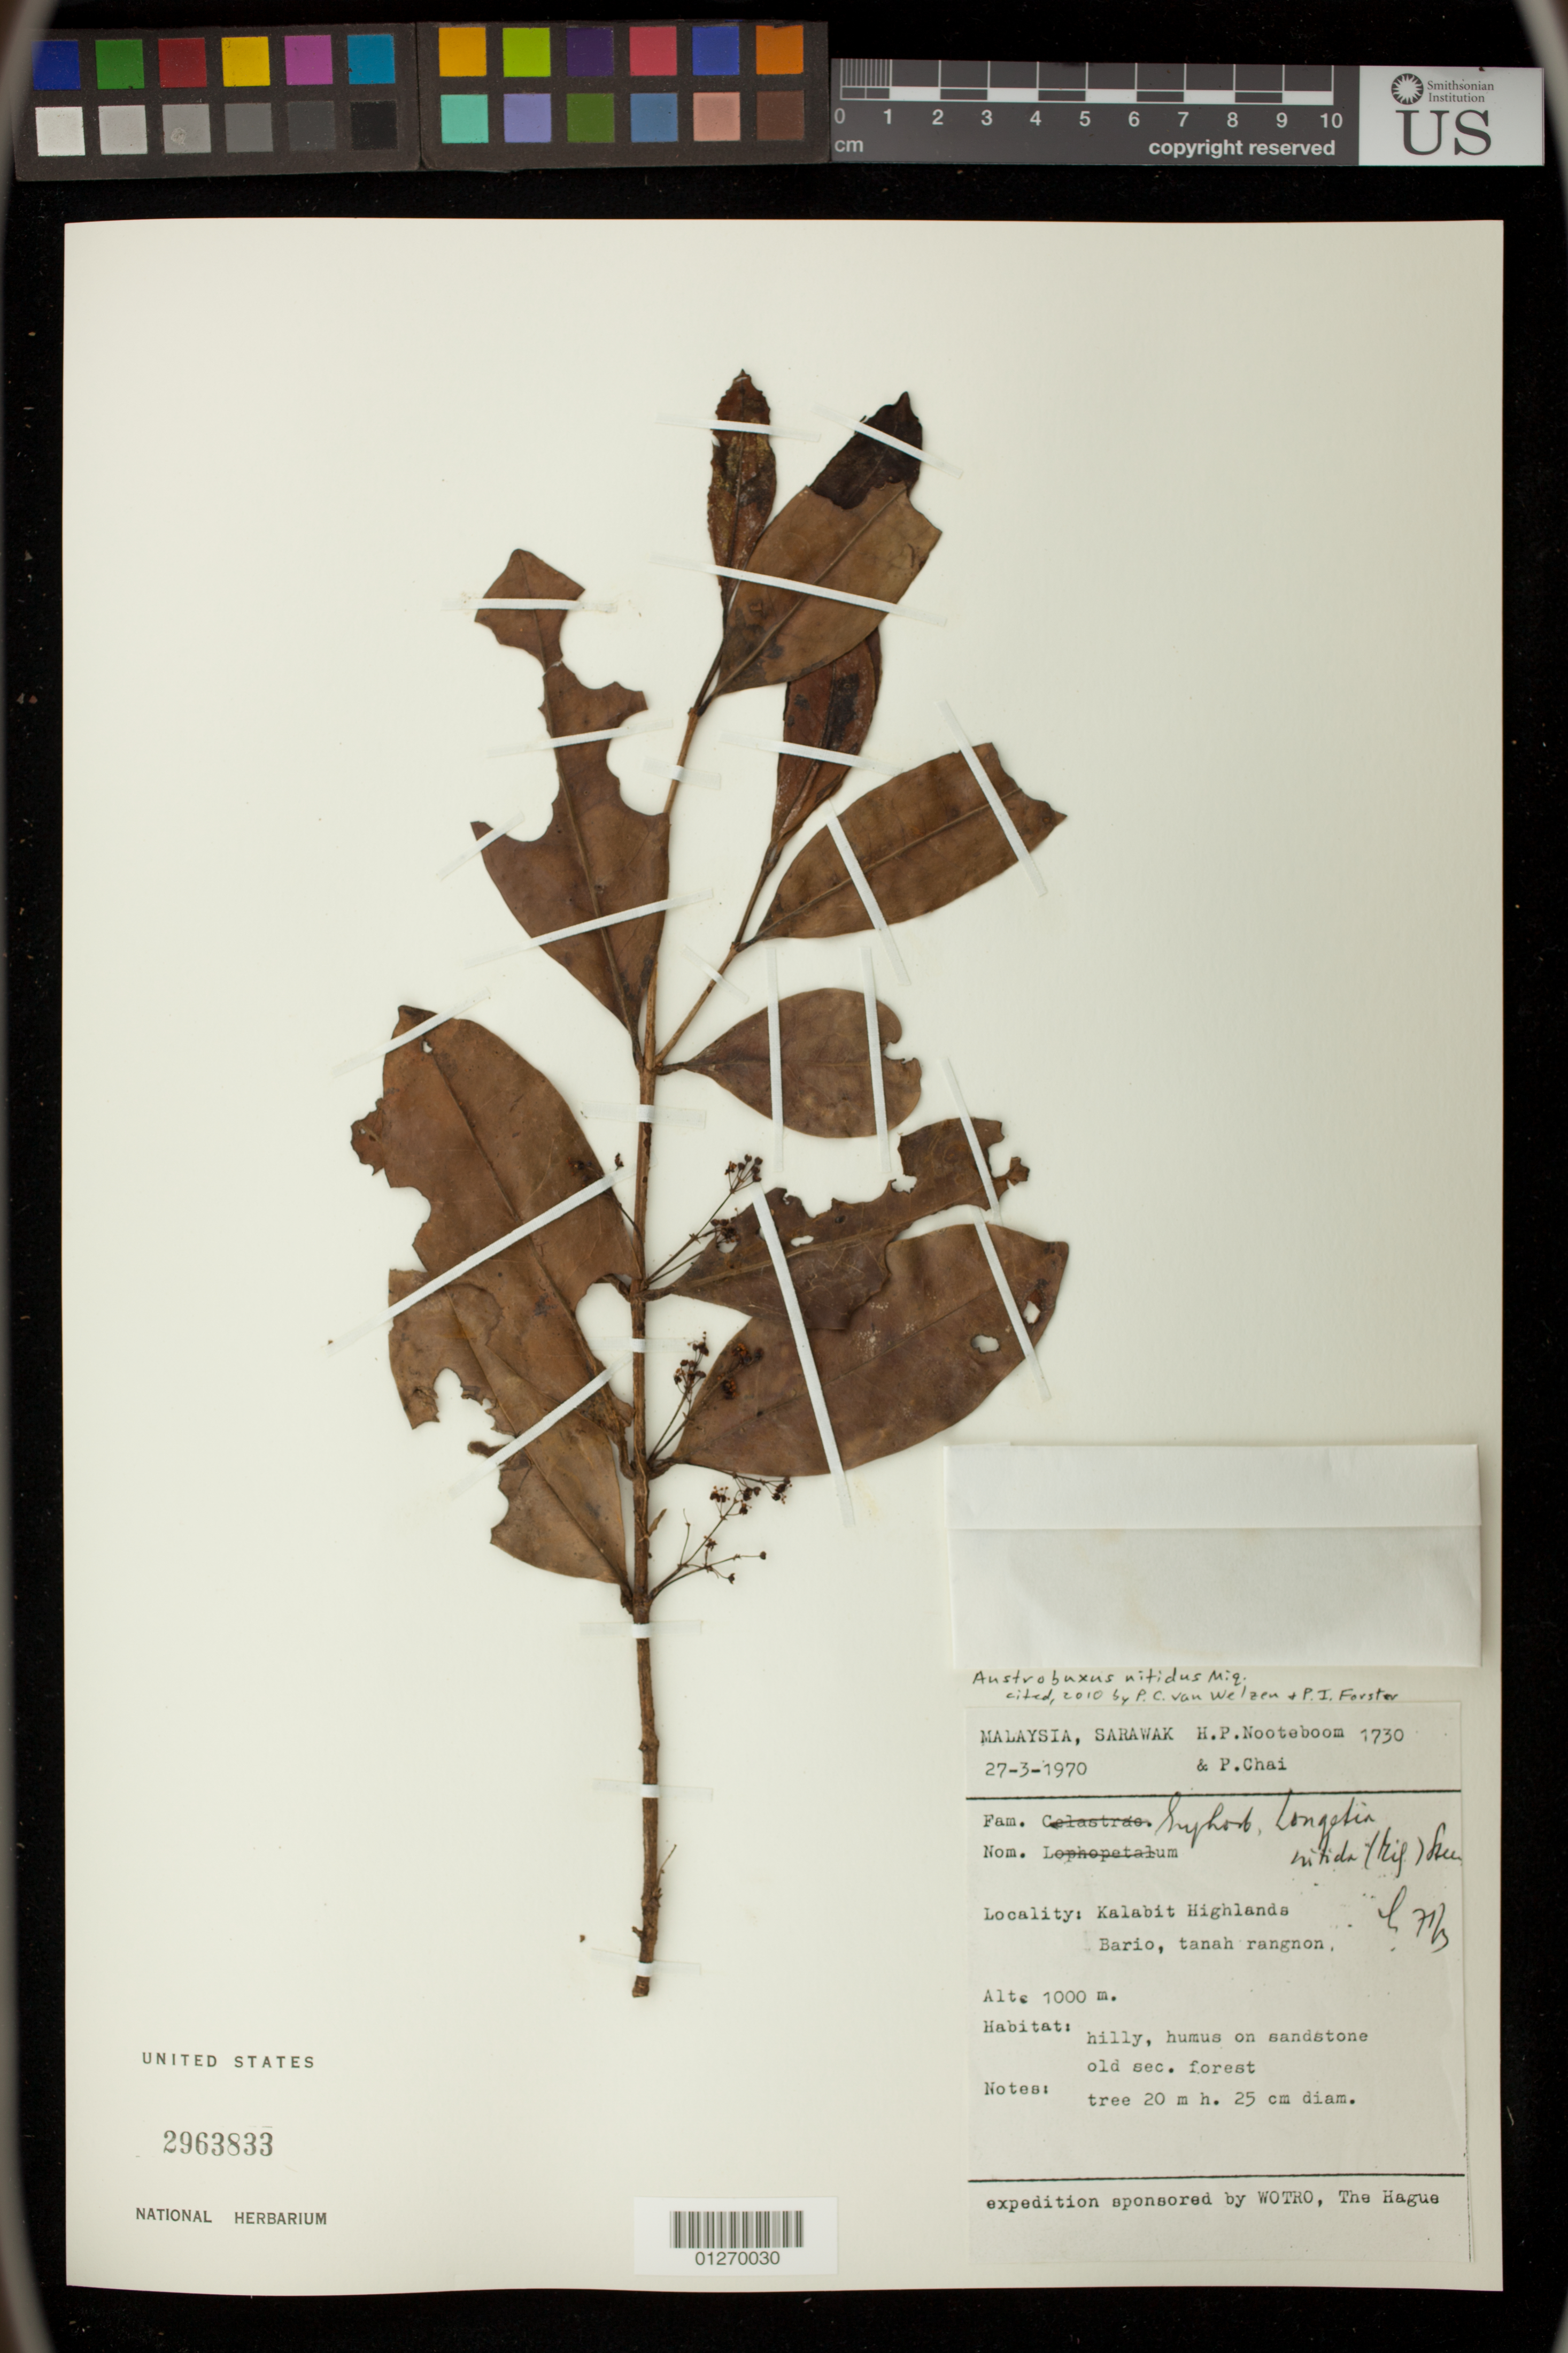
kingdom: Plantae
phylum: Tracheophyta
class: Magnoliopsida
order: Malpighiales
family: Picrodendraceae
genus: Austrobuxus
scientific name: Austrobuxus nitidus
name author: (Miq.) Steenis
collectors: H. P. Nooteboom & P. Chai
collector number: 1730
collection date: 1970-03-27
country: Malaysia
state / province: Sarawak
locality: Kalabit Highlands Bario, tanah rangnon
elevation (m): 1000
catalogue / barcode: US 2963833